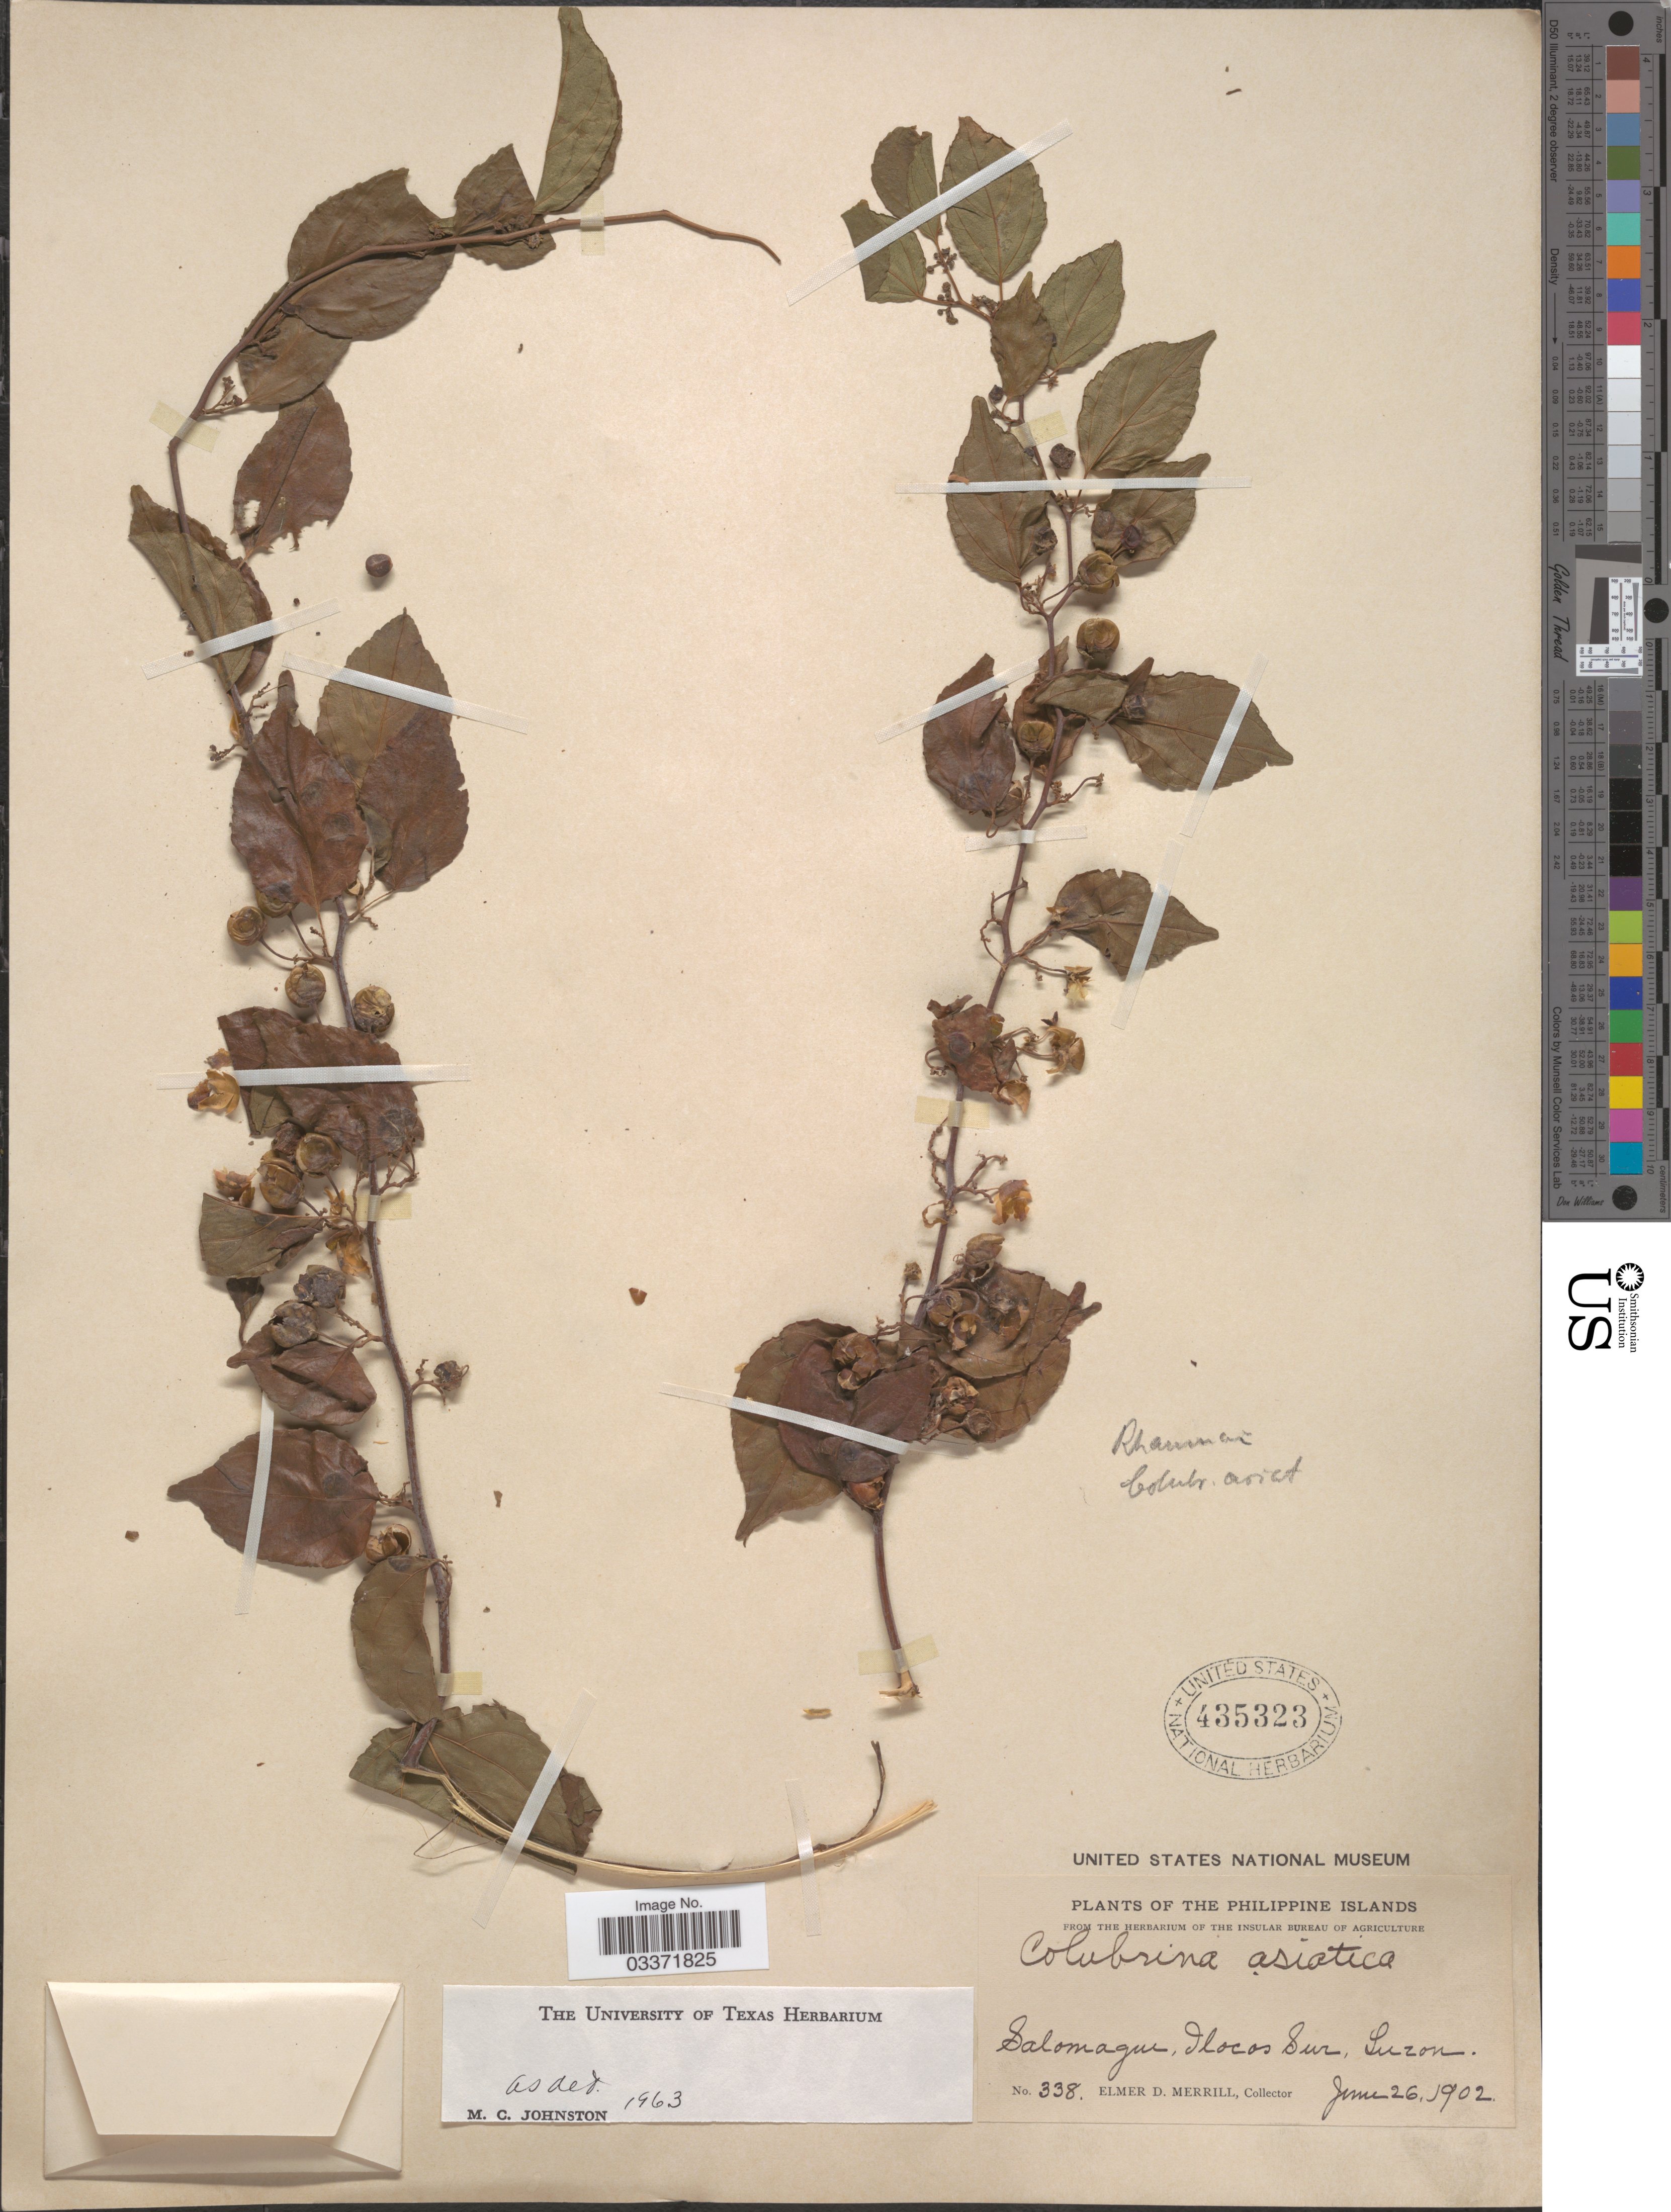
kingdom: Plantae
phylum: Tracheophyta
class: Magnoliopsida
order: Rosales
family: Rhamnaceae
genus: Colubrina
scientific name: Colubrina asiatica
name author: (L.) Brongn.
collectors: E. D. Merrill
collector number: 338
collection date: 1902-06-26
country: Philippines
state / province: Ilocos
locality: Salomague, Ilocos Sur, Luzon.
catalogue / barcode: US 435323